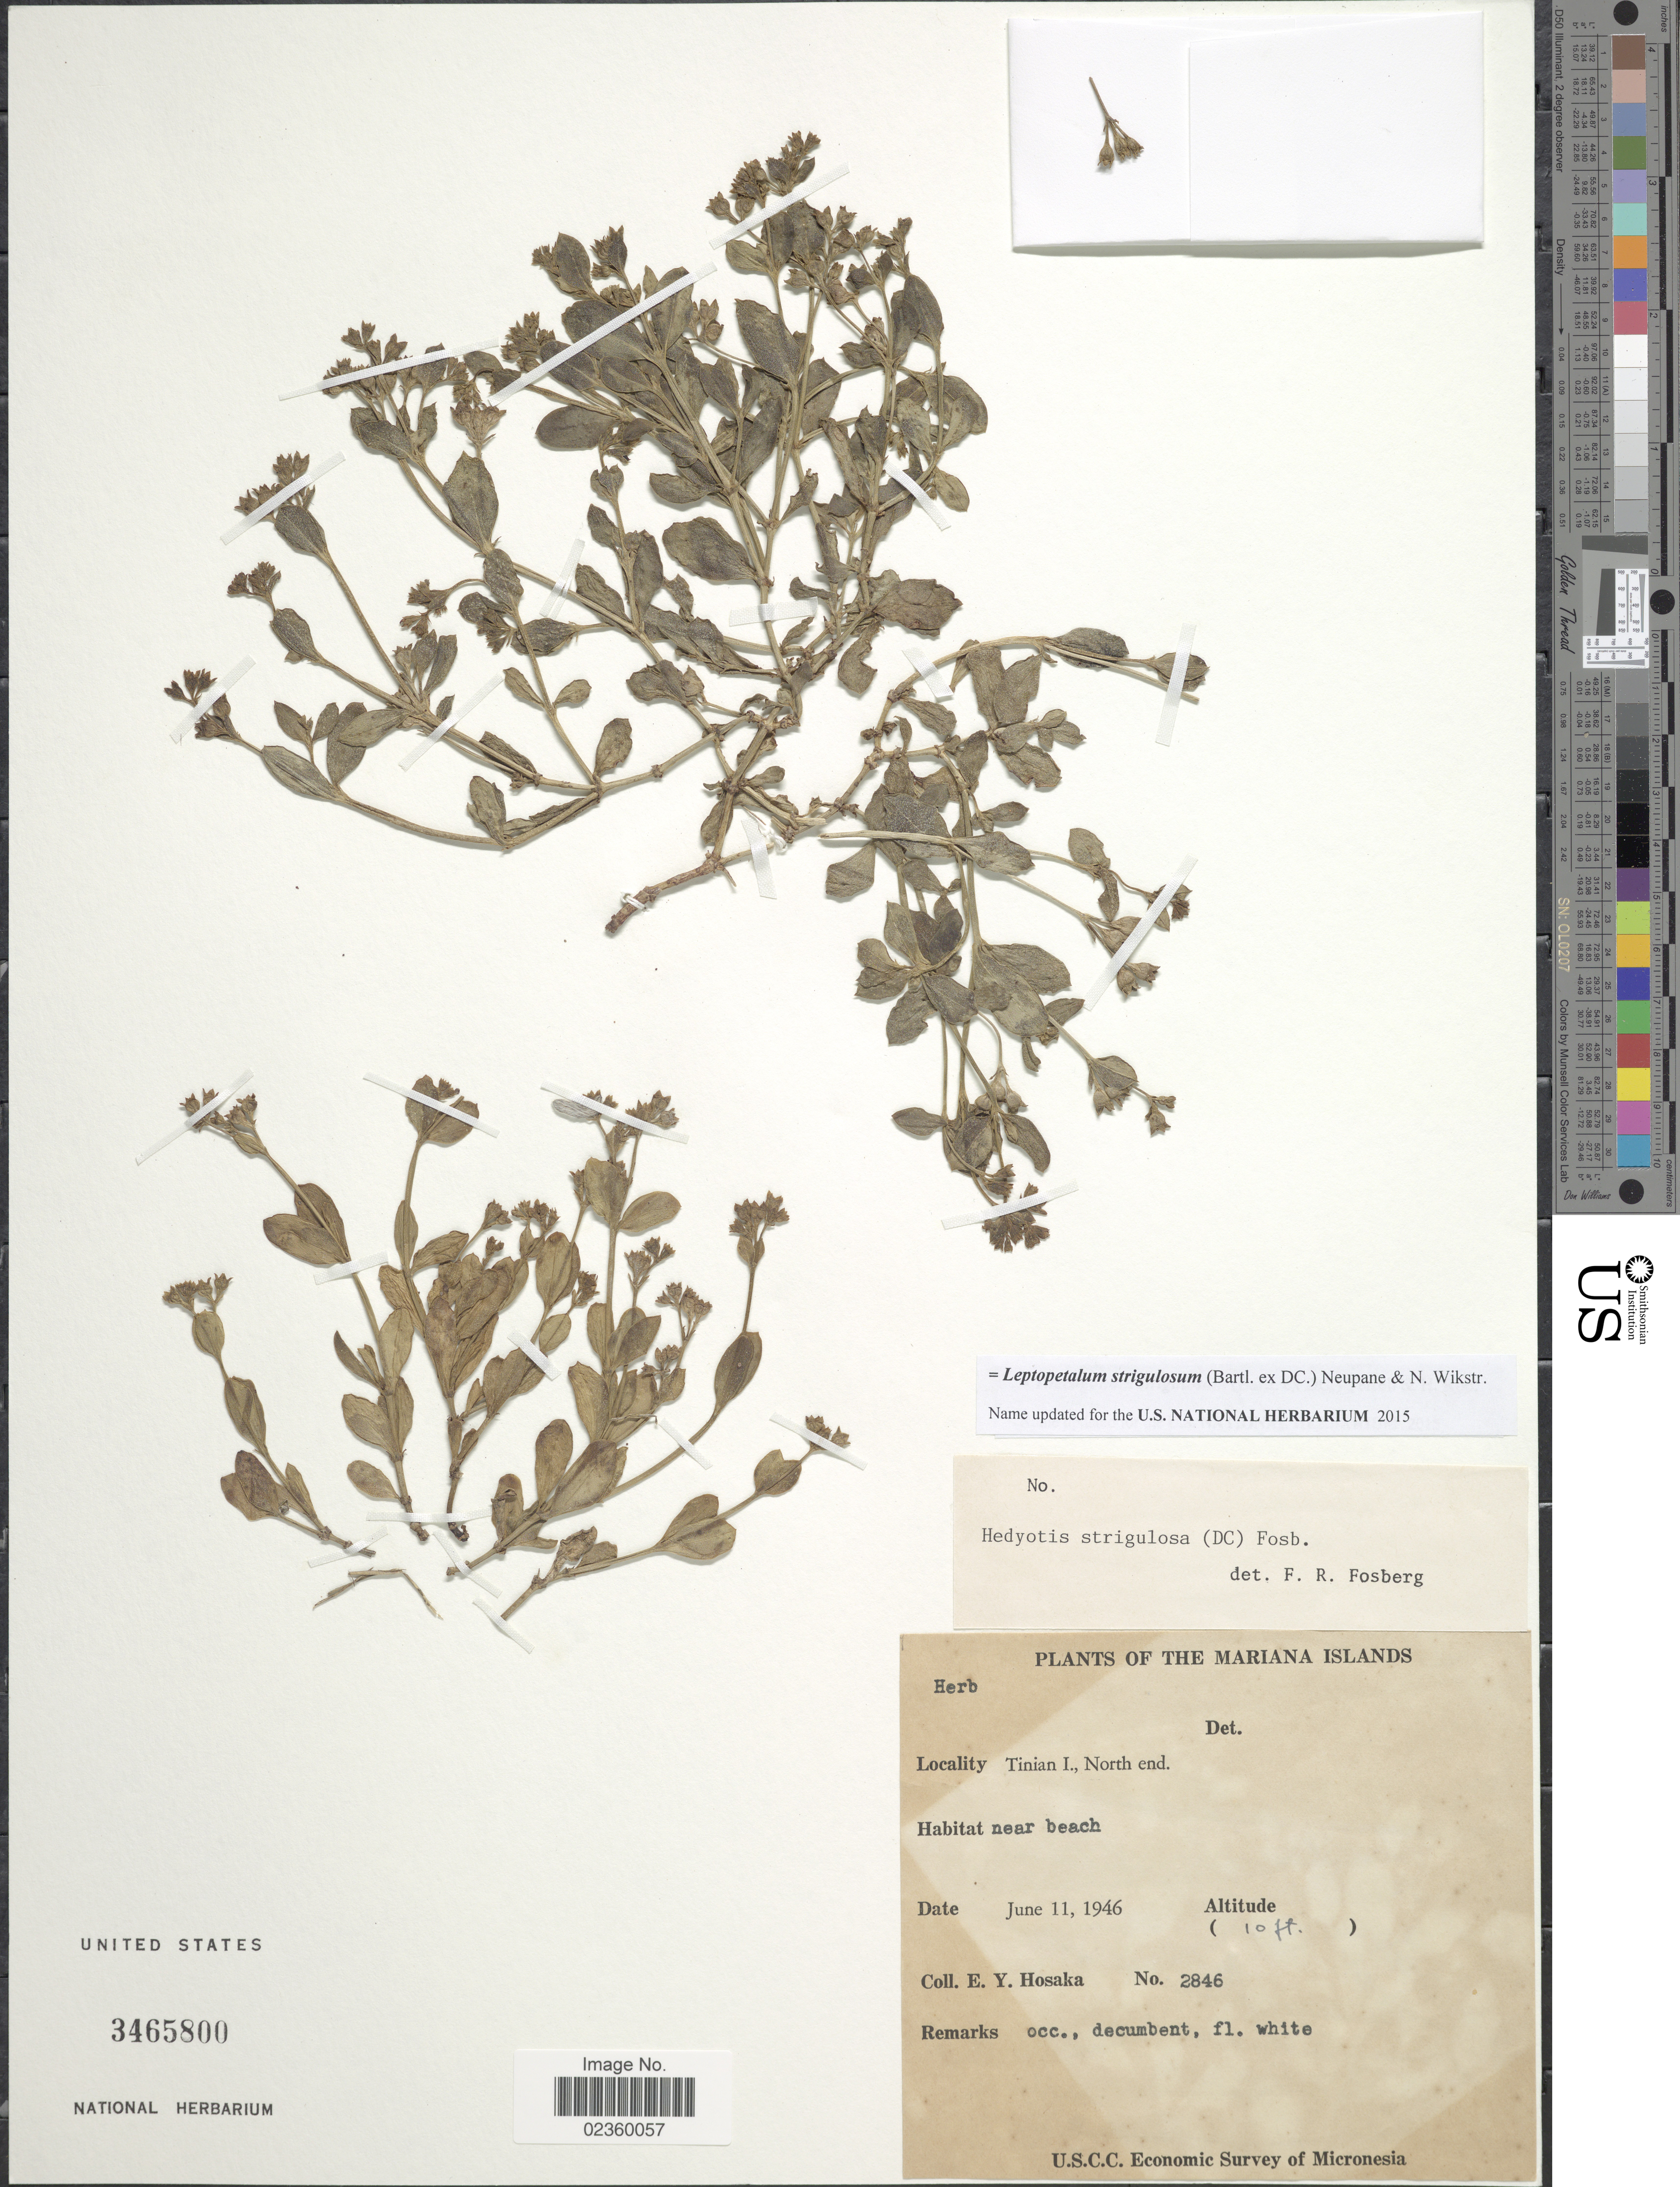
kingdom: Plantae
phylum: Tracheophyta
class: Magnoliopsida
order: Gentianales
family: Rubiaceae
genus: Leptopetalum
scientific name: Leptopetalum strigulosum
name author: (Bartl. ex DC.) Neupane & N. Wikstr.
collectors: E. Y. Hosaka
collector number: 2846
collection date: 1946-06-11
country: Northern Mariana Islands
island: Tinian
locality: Tinian I., North end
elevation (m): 3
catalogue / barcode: US 3465800